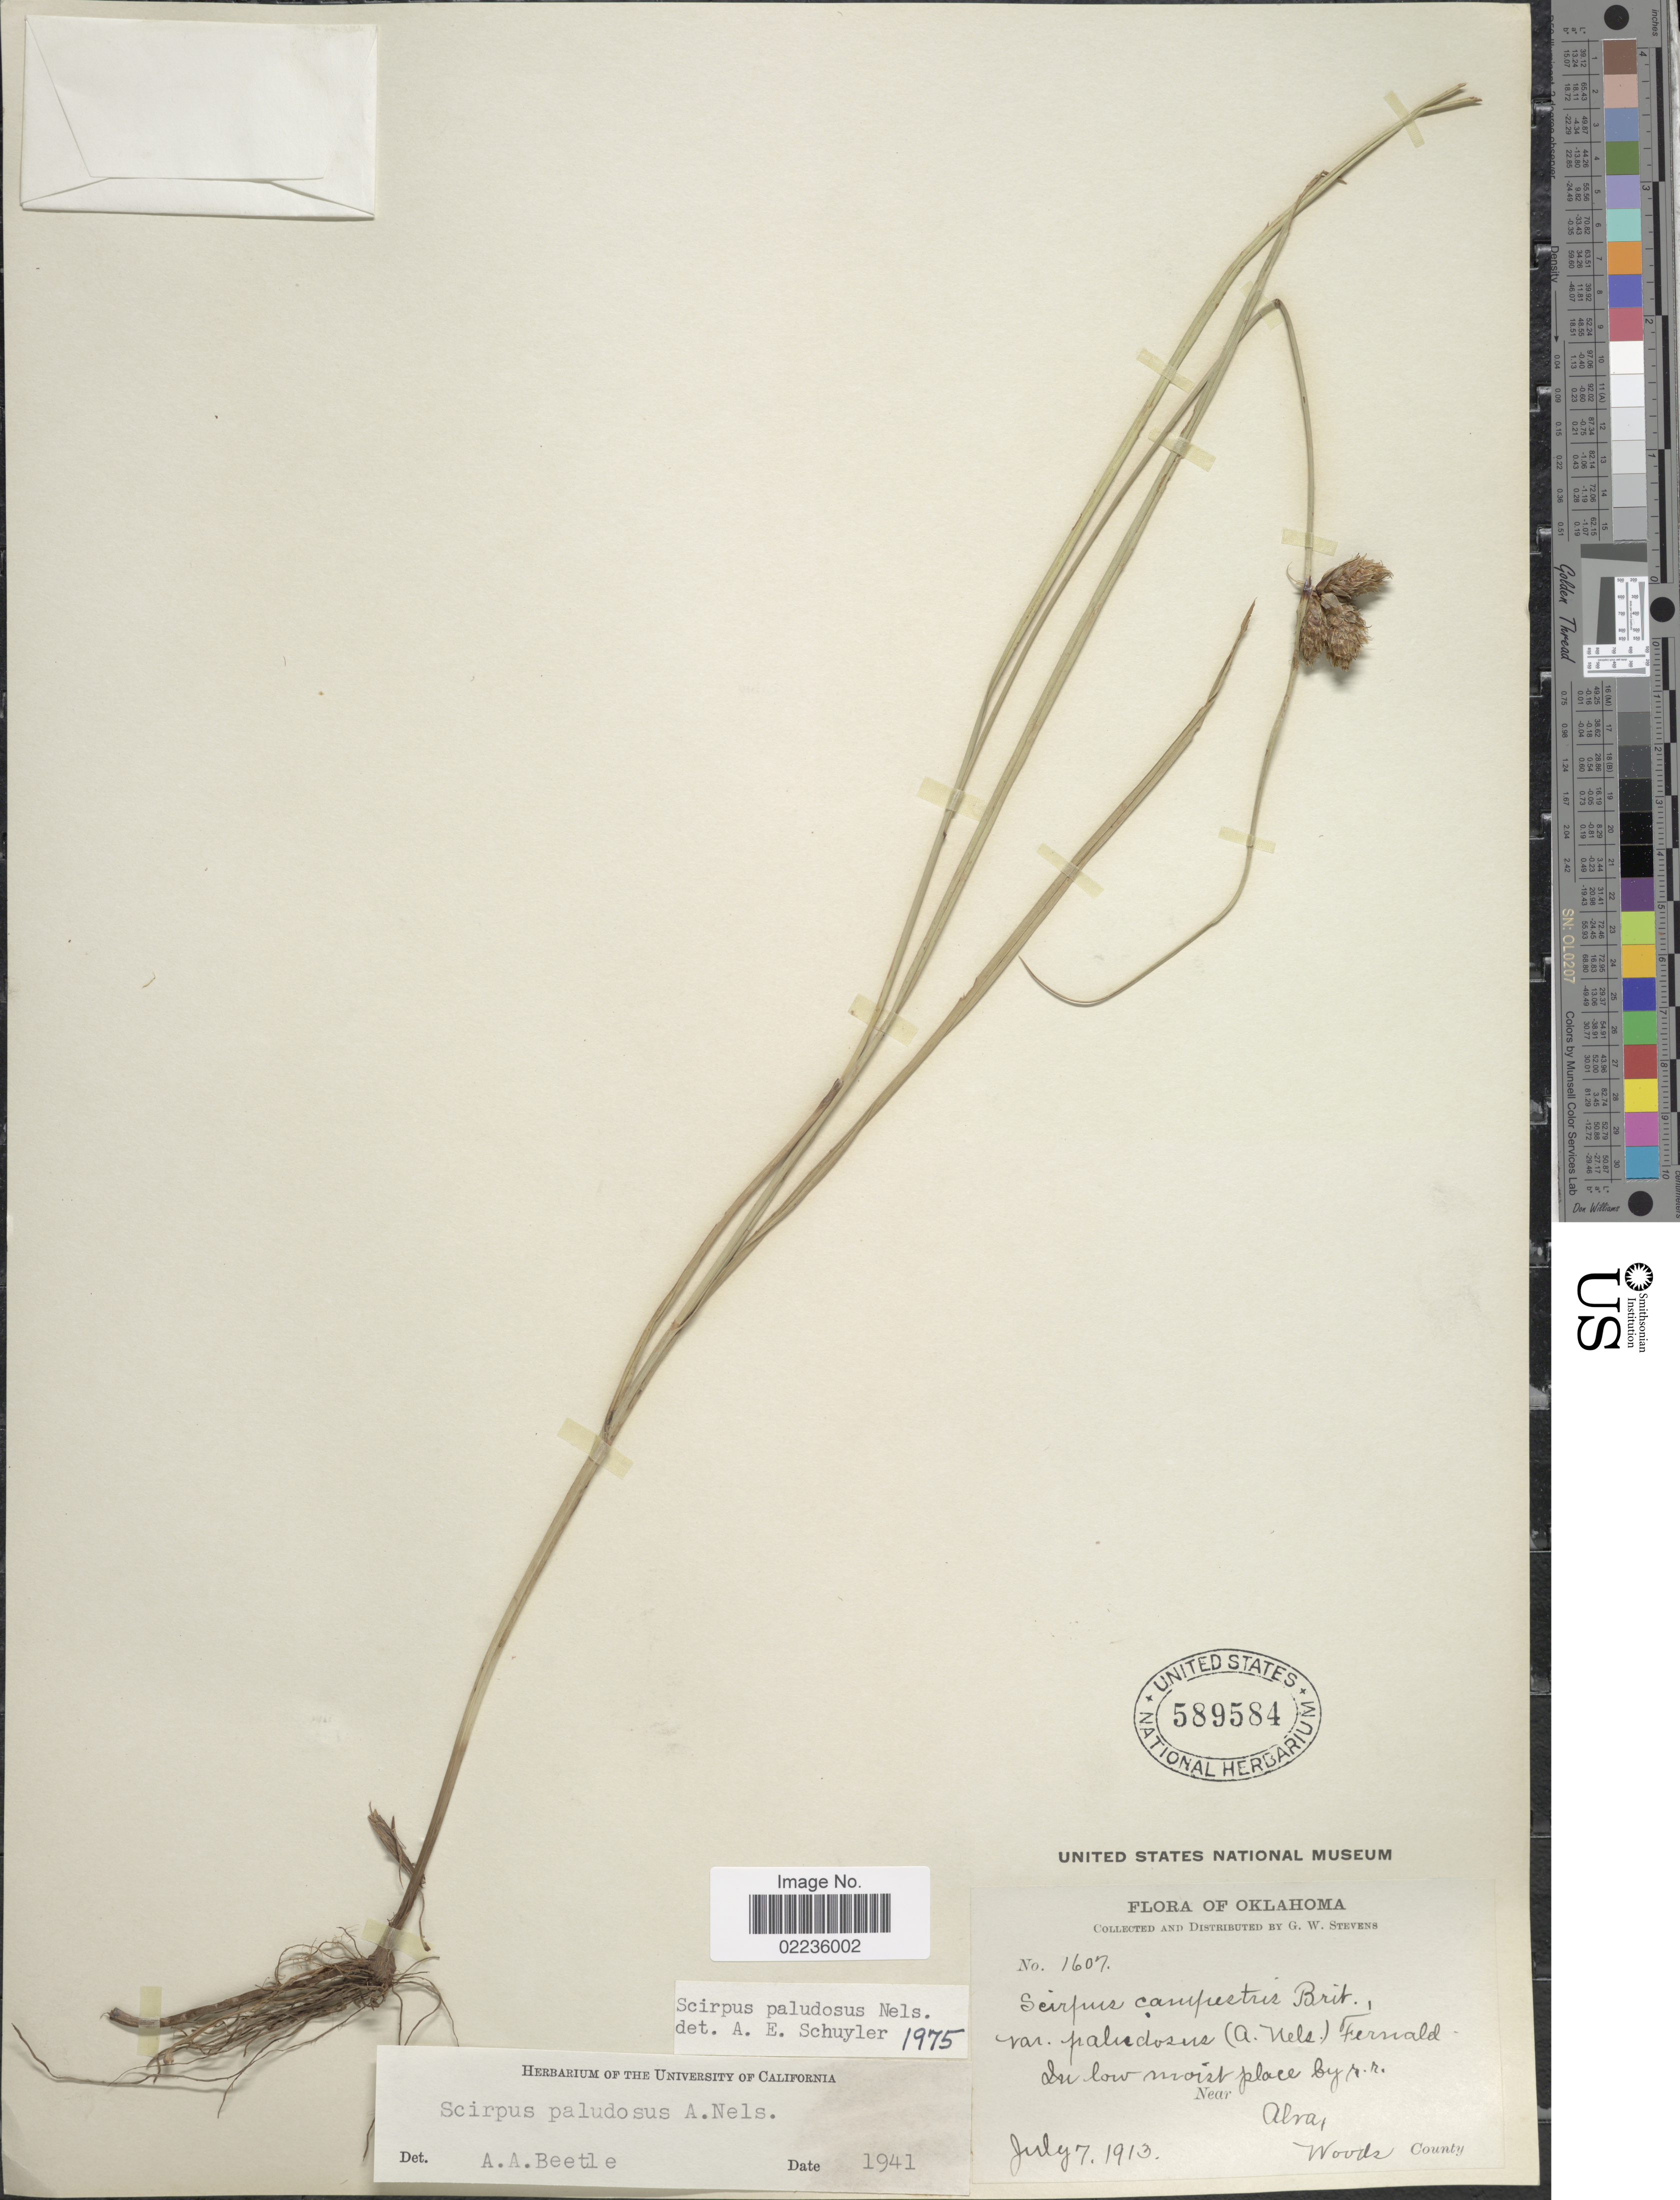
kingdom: Plantae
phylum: Tracheophyta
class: Liliopsida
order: Poales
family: Cyperaceae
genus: Bolboschoenus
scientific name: Bolboschoenus maritimus subsp. paludosus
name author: (A. Nelson) T. Koyama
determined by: Strong, M. T., (US), Smithsonian Institution - National Museum of Natural History (UNITED STATES)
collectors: G. W. Stevens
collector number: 1607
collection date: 1913-07-07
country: United States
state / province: Oklahoma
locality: In low moist places by r.r. Near Alva, Woods County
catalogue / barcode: US 589584